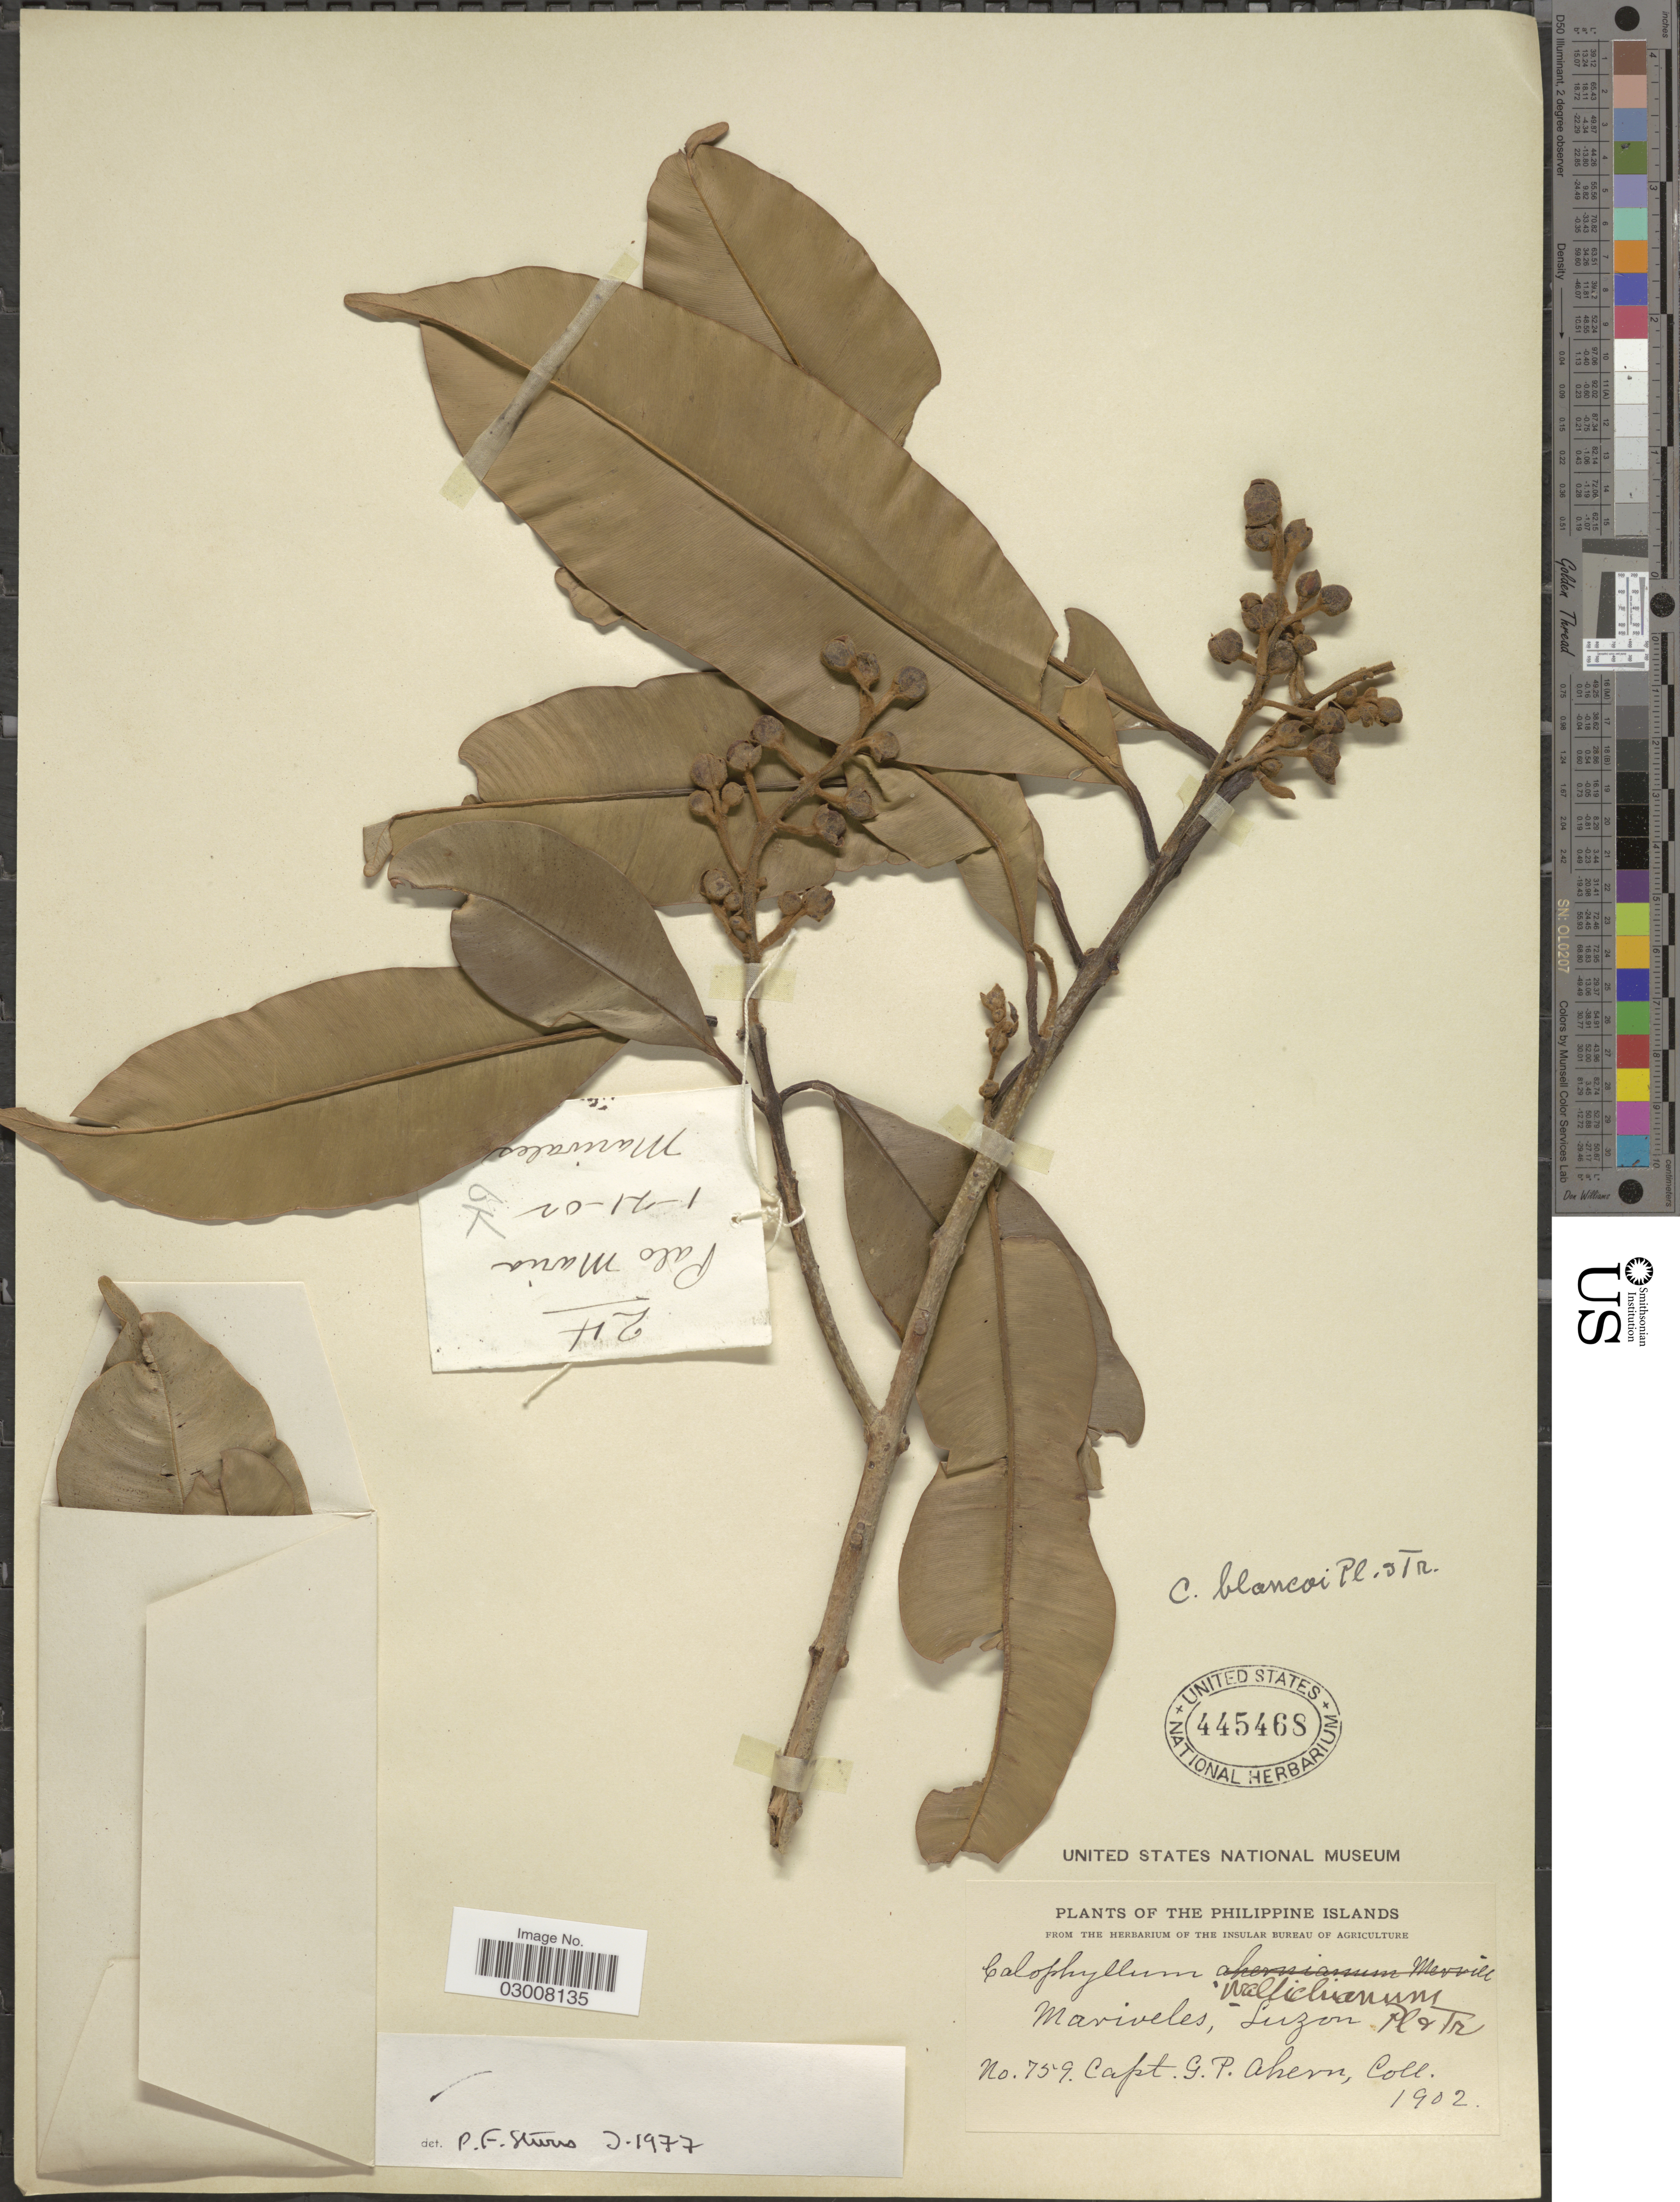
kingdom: Plantae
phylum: Tracheophyta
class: Magnoliopsida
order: Malpighiales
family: Calophyllaceae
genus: Calophyllum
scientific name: Calophyllum blancoi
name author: Planch. & Triana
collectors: G. Ahern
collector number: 759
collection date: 1902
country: Philippines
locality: Mariveles, Luzon.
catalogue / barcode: US 445468